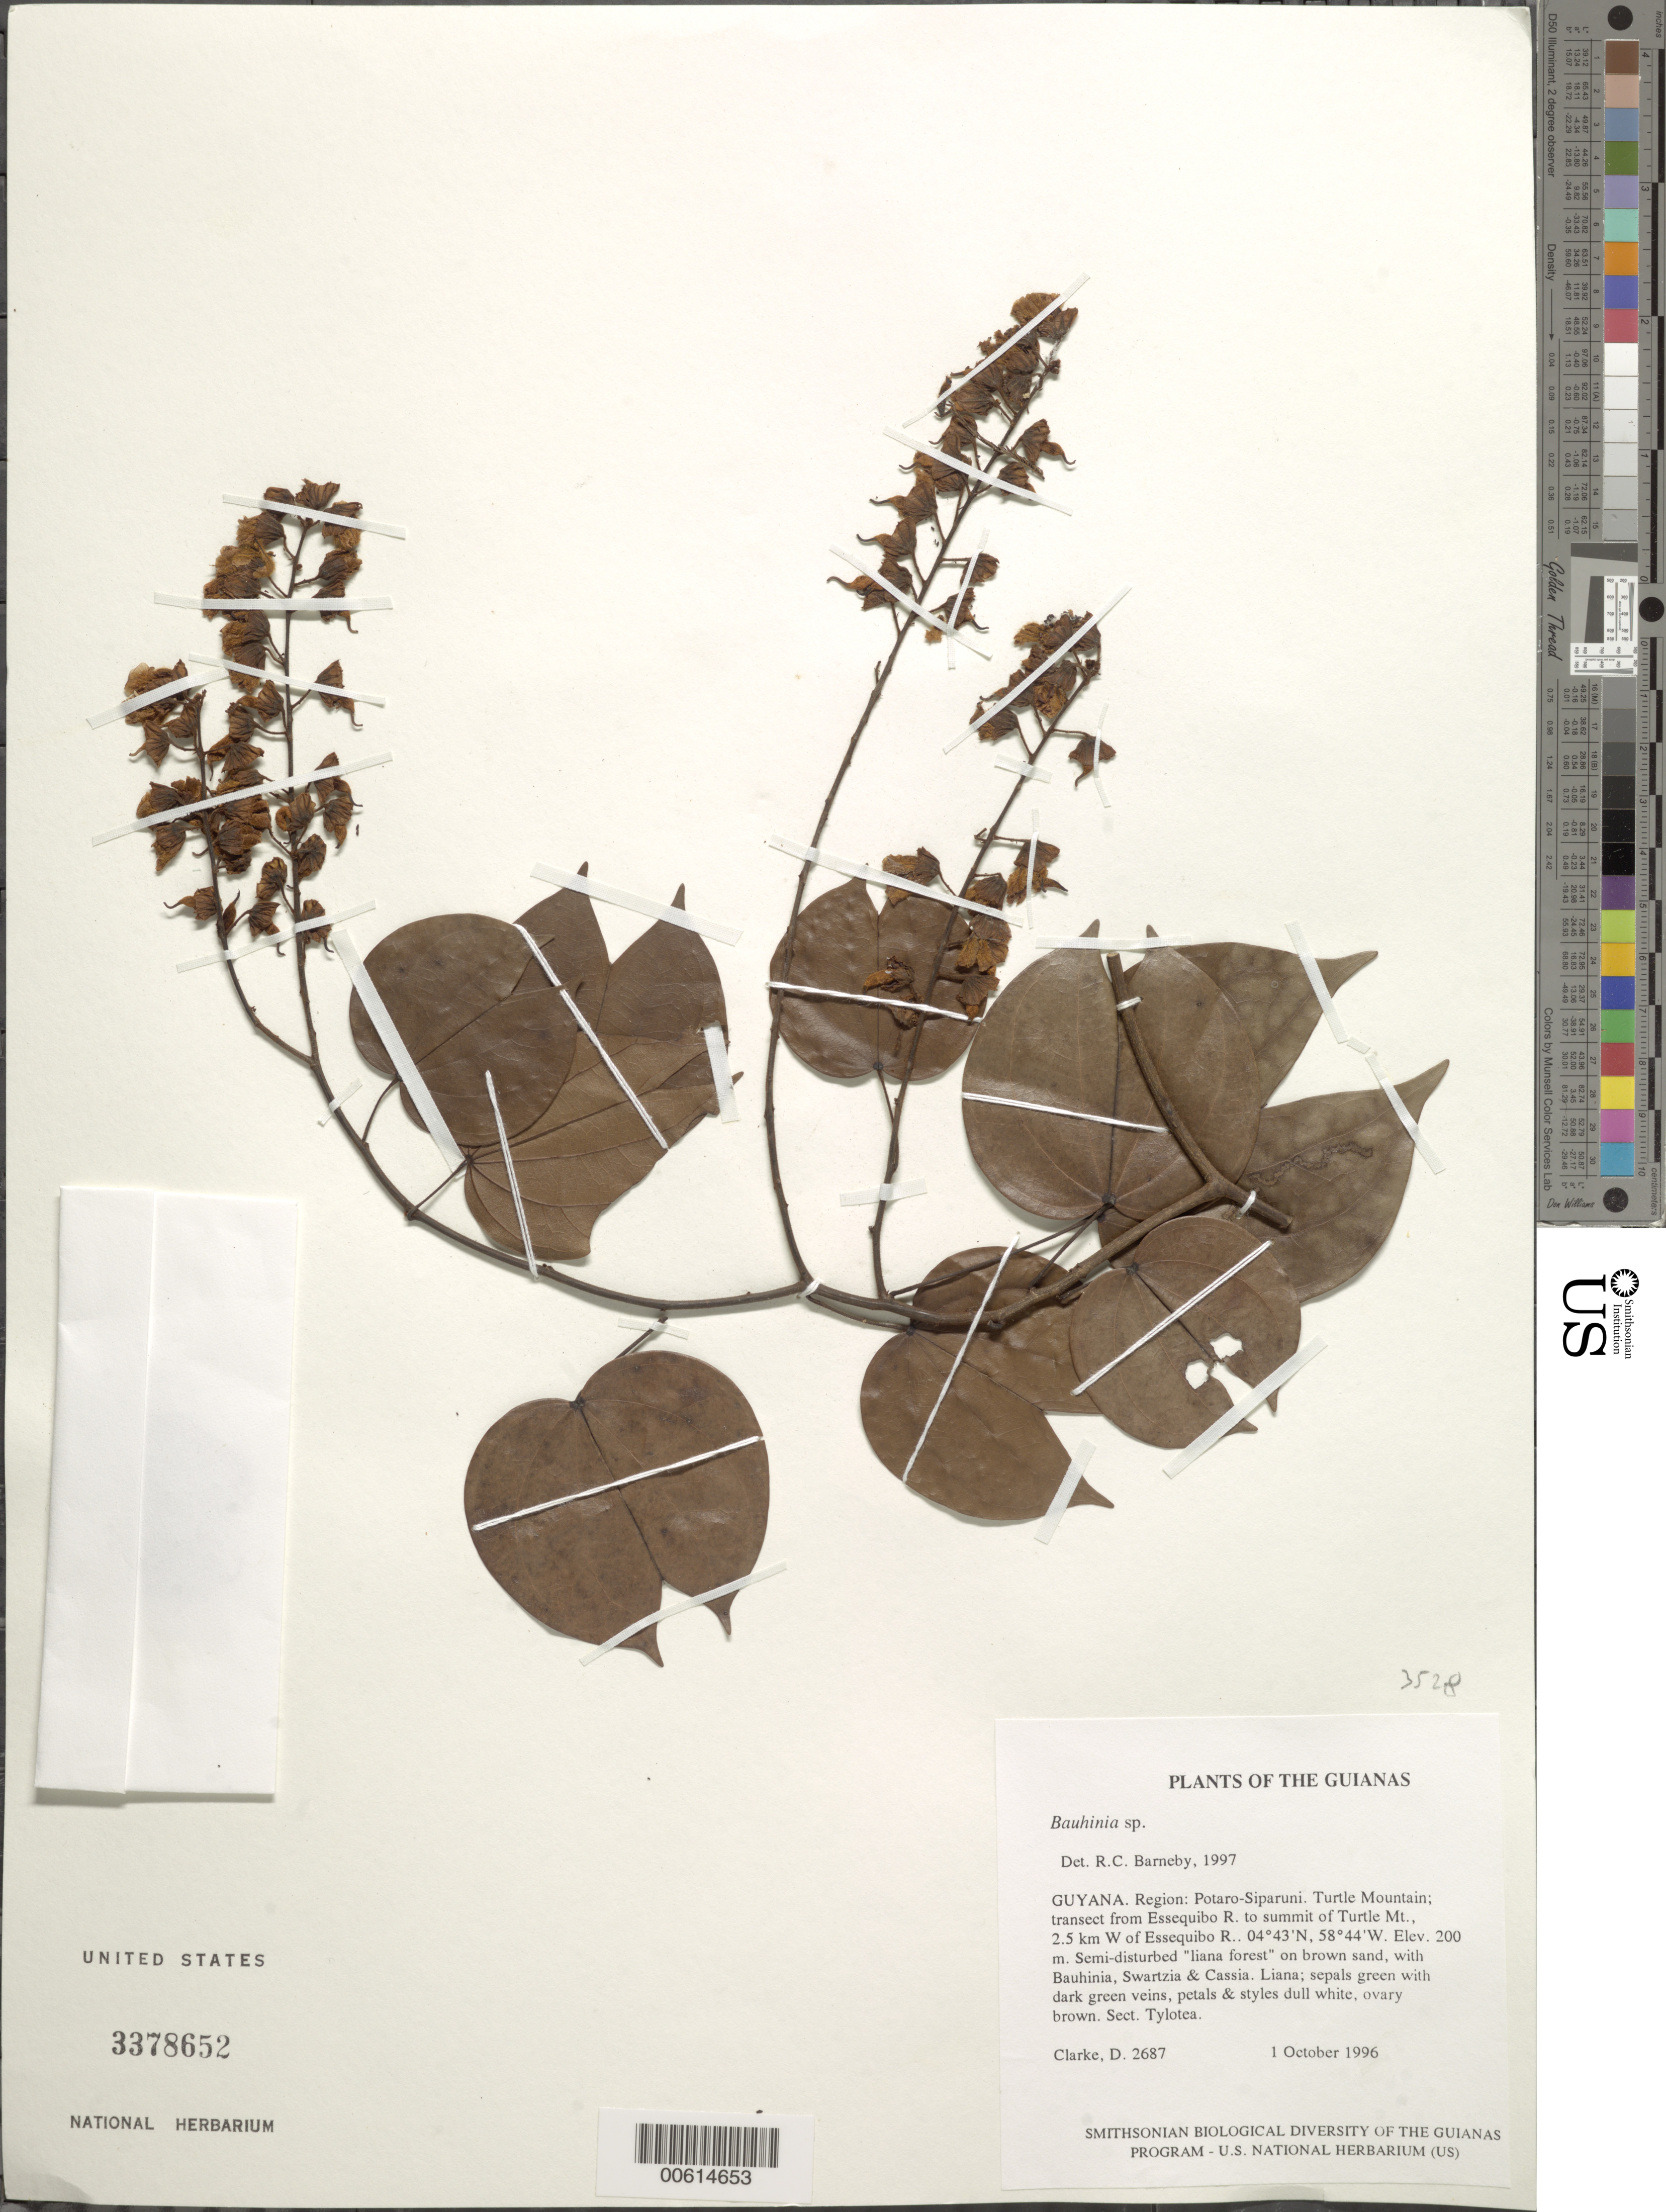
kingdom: Plantae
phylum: Tracheophyta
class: Magnoliopsida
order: Fabales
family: Fabaceae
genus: Bauhinia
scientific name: Bauhinia sp.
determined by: Barneby, Rupert C., (NY)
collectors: H. D. Clarke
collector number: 2687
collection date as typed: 1 October 1996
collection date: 1996-10-01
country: Guyana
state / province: Potaro-Siparuni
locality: Turtle Mountain, summit; 3 km W of Essequibo R.; Iwokrama International Rainforest Reserve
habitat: Semi-disturbed "liana forest" on brown sand, with Bauhinia, Swartzia & Cassia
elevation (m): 200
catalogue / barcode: US 3378652